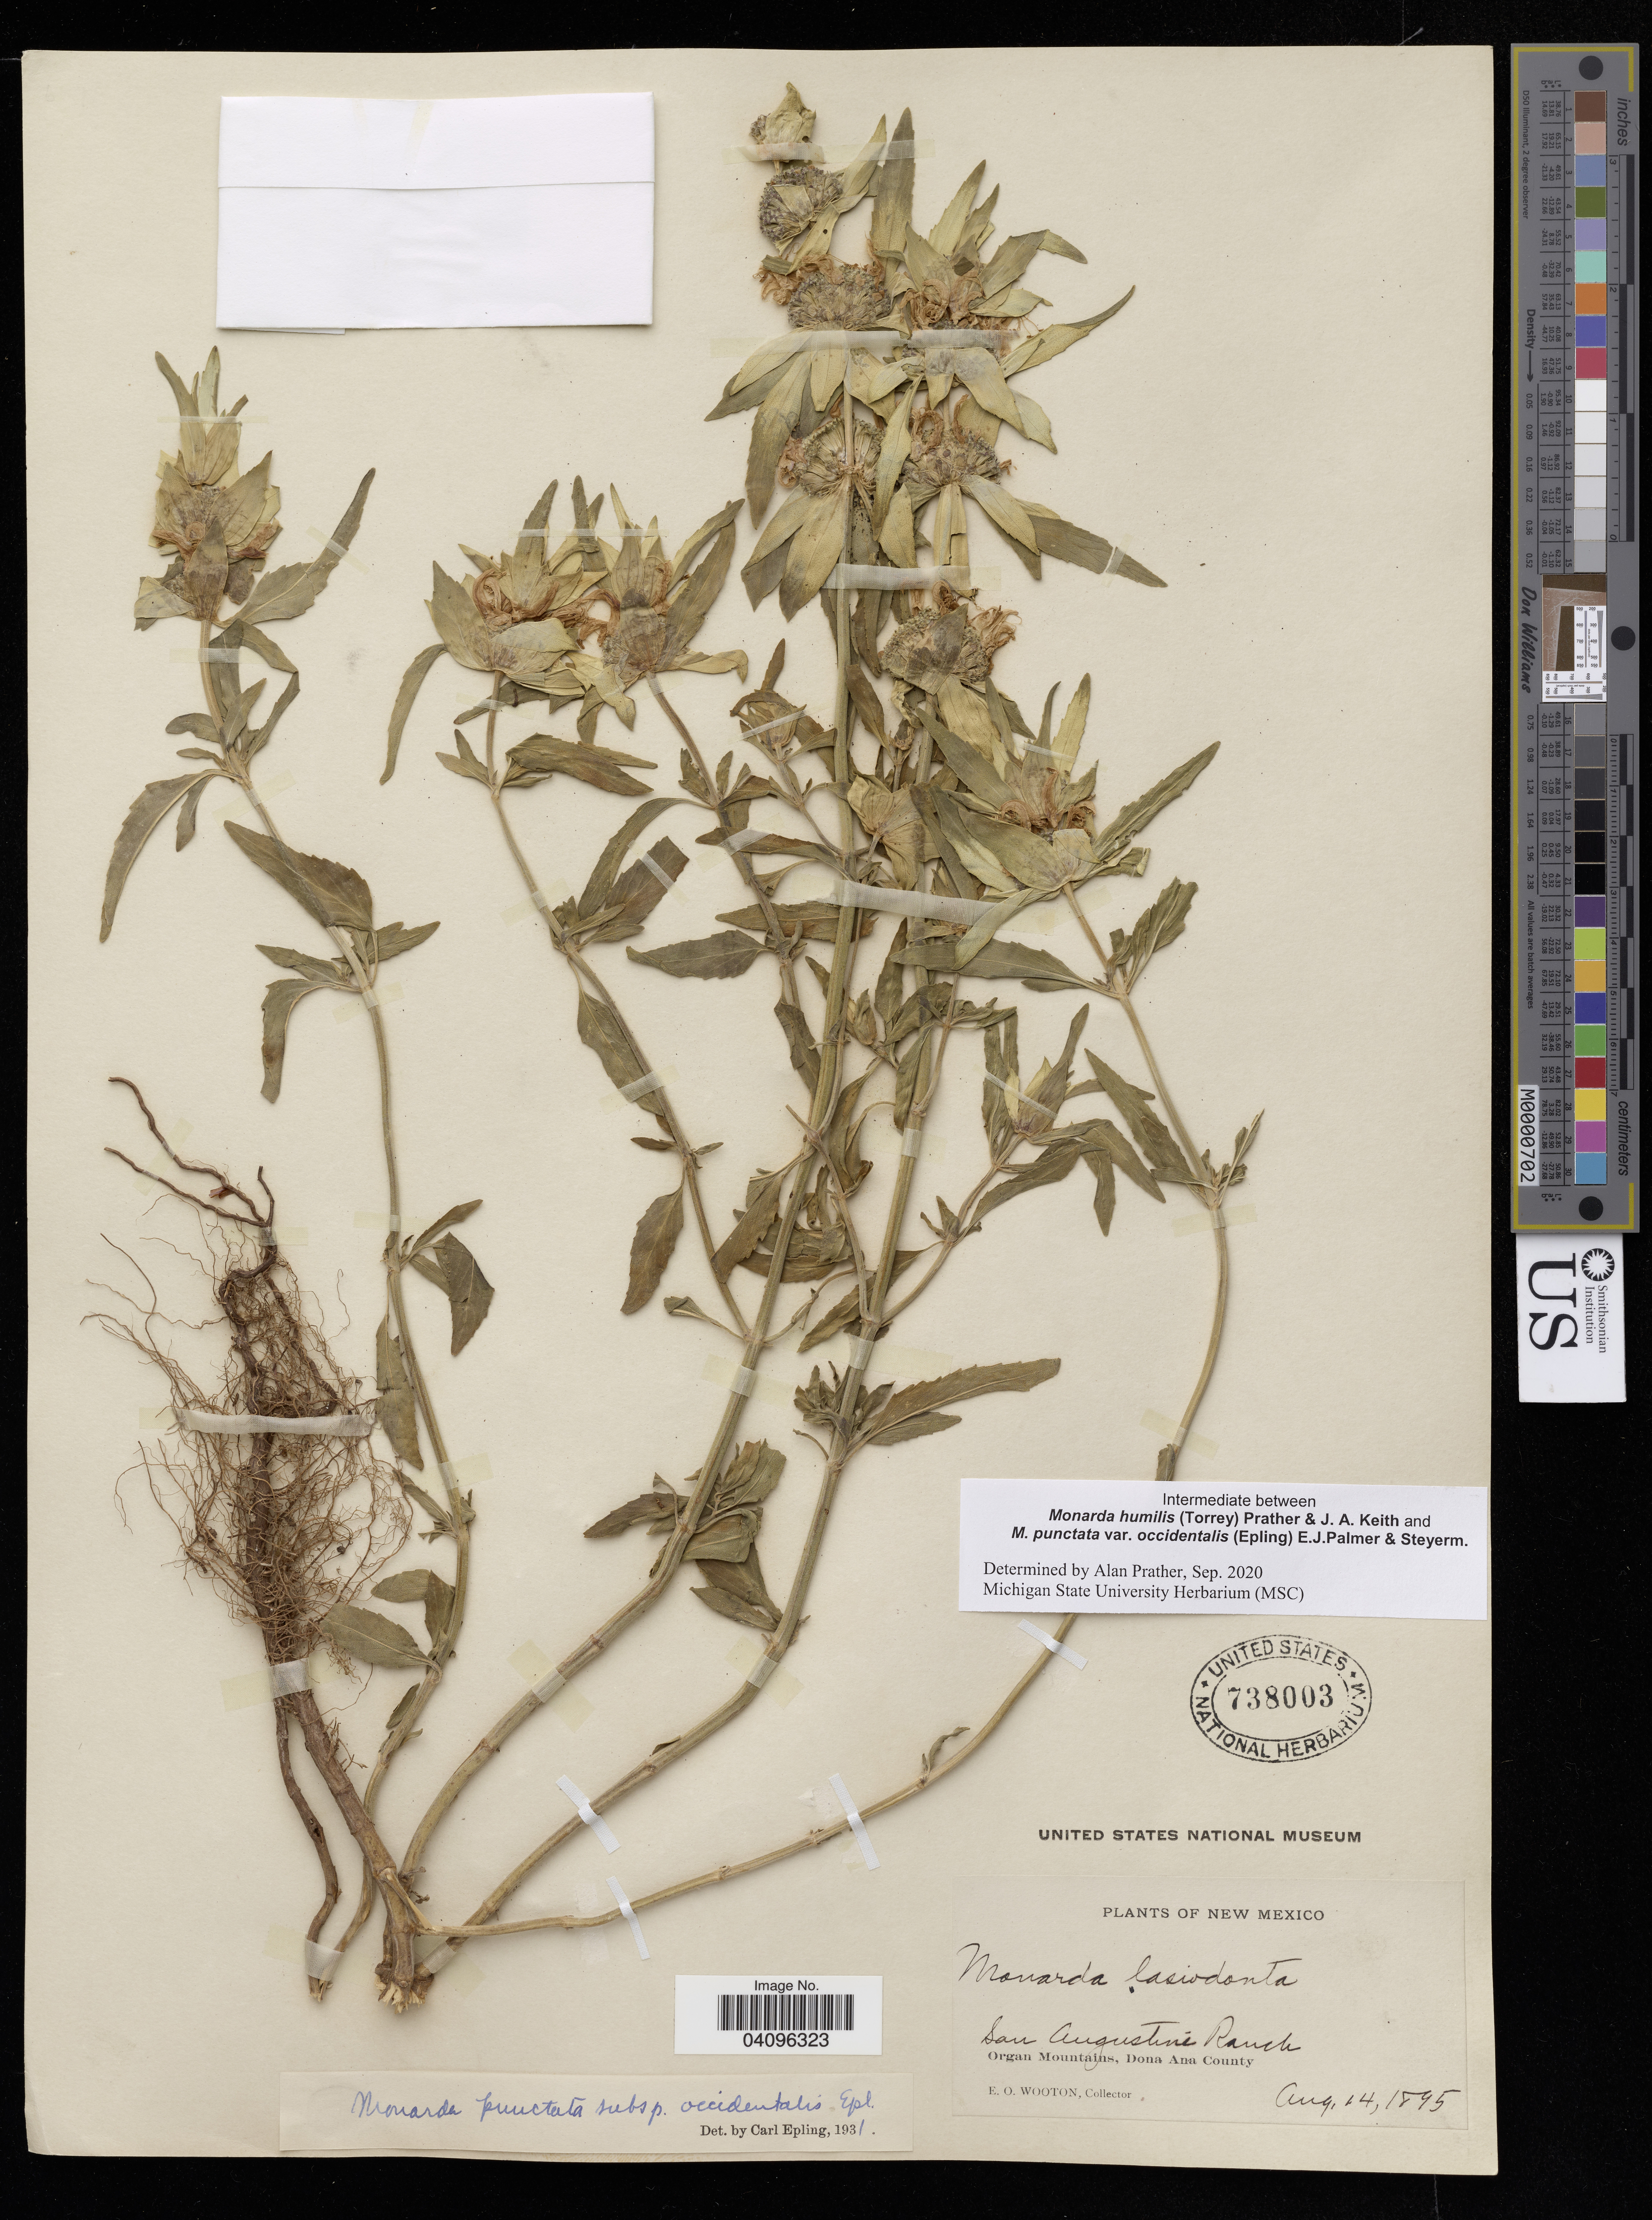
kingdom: Plantae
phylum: Tracheophyta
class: Magnoliopsida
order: Lamiales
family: Lamiaceae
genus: Monarda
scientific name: Monarda humilis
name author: (Torr.) Prather & Keith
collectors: E. O. Wooton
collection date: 1895-08-14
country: United States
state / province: New Mexico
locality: San Augustine Ranch. Organ Mountains, Dona Ana County.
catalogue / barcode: US 738003